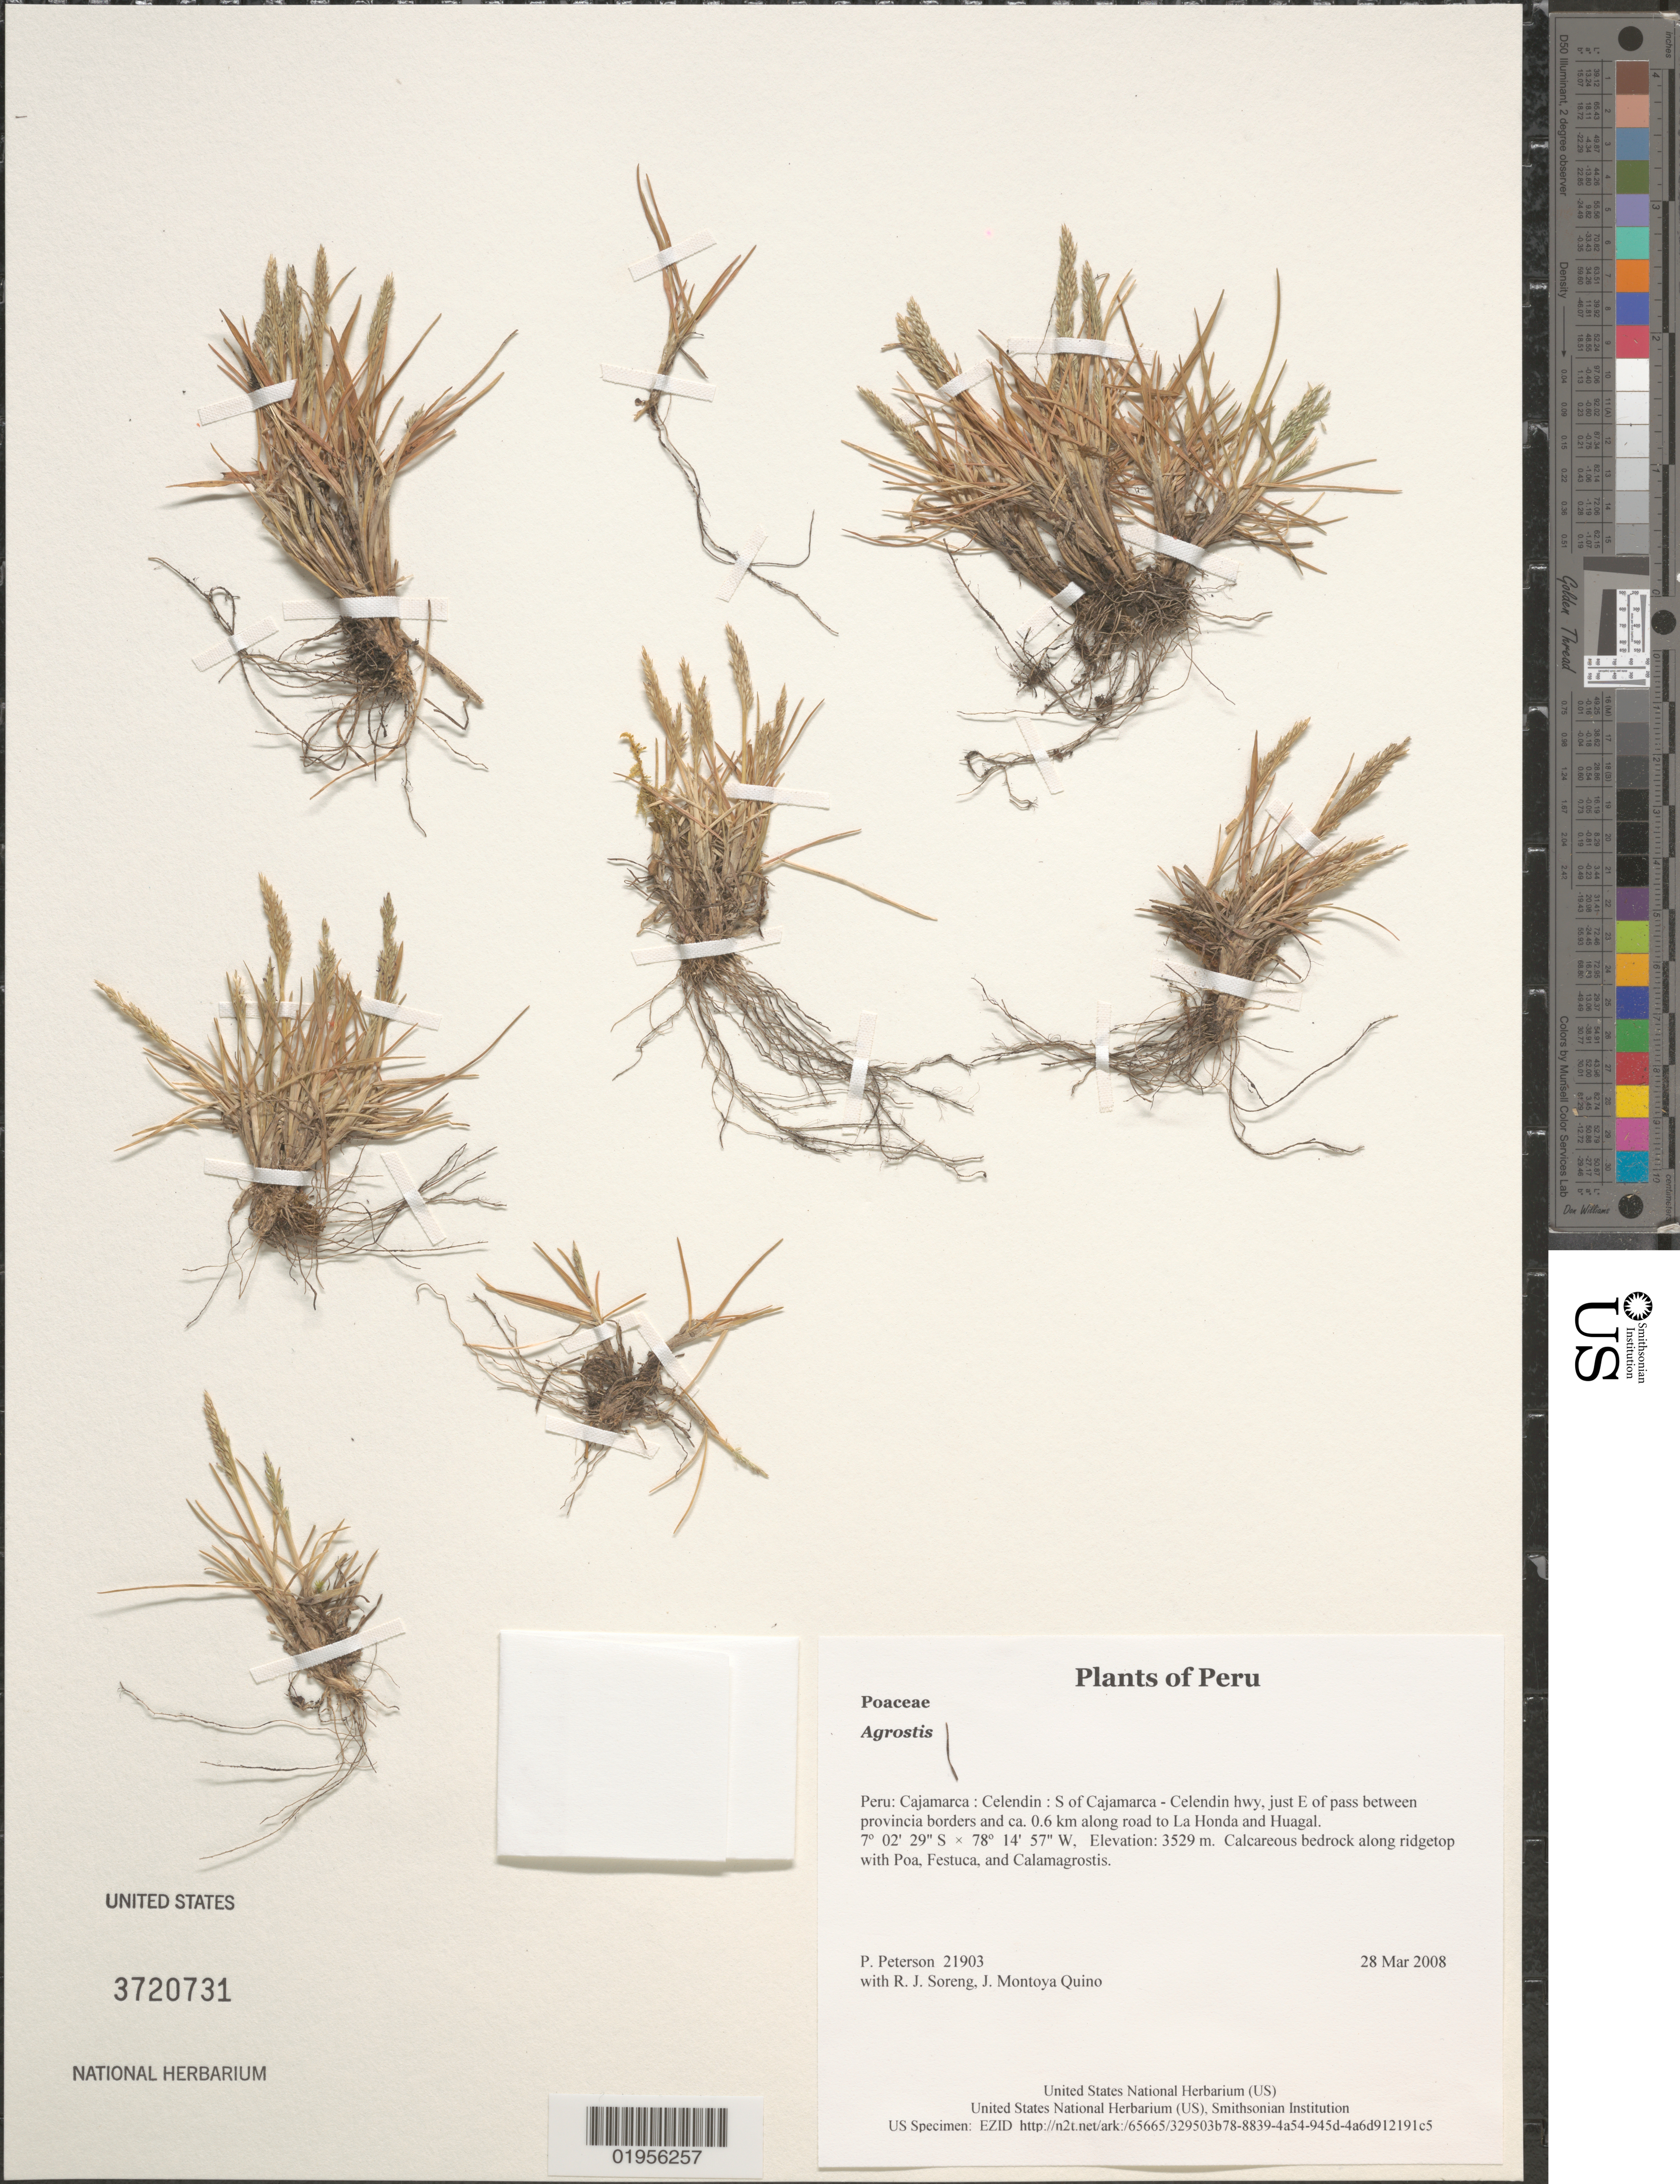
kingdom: Plantae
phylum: Tracheophyta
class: Liliopsida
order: Poales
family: Poaceae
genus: Agrostis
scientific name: Agrostis sp.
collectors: P. M. Peterson, R. J. Soreng & J. Montoya Quino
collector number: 21903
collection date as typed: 28 Mar 2008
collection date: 2008-03-28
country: Peru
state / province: Cajamarca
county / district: Celendín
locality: S of Cajamarca - Celendin hwy, just E of pass between provincia borders and ca. 0.6 km along road to La Honda and Huagal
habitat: Calcareous bedrock along ridgetop with Poa, Festuca, and Calamagrostis.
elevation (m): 3529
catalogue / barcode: US 3720731